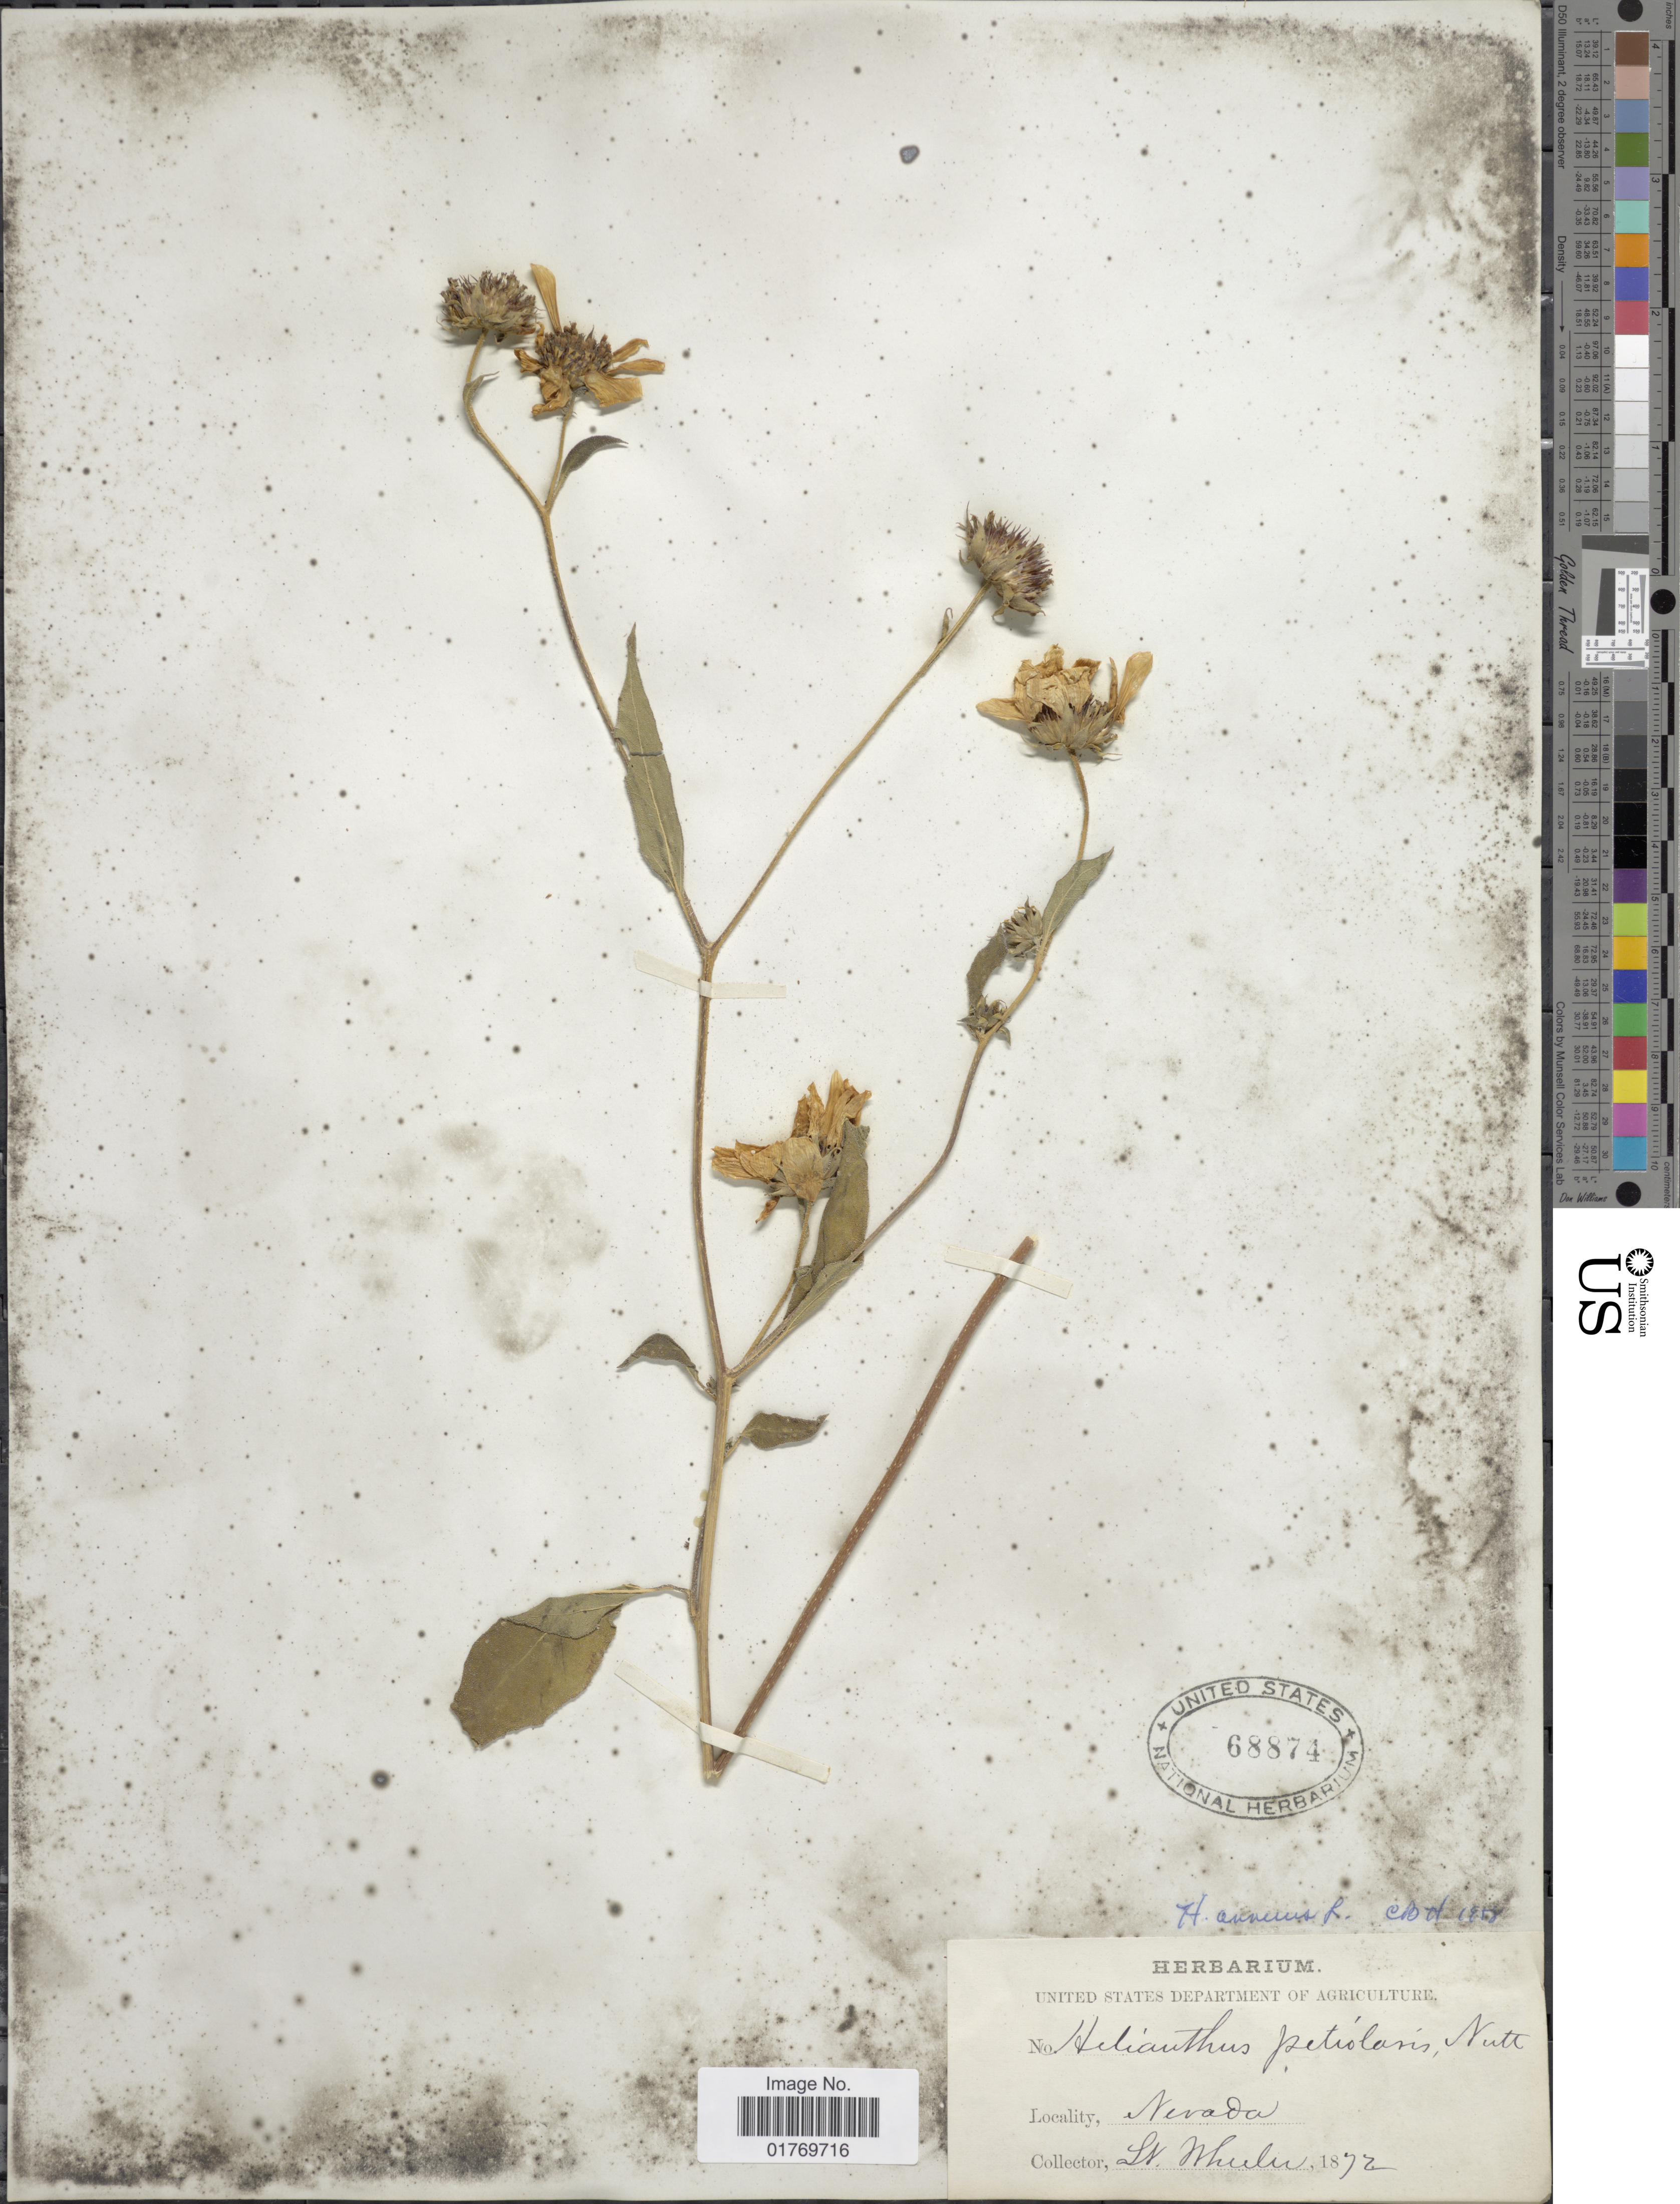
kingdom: Plantae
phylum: Tracheophyta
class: Magnoliopsida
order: Asterales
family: Asteraceae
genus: Helianthus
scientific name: Helianthus annuus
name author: L.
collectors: L. Wheeler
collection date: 1872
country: United States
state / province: Nevada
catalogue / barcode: US 68874